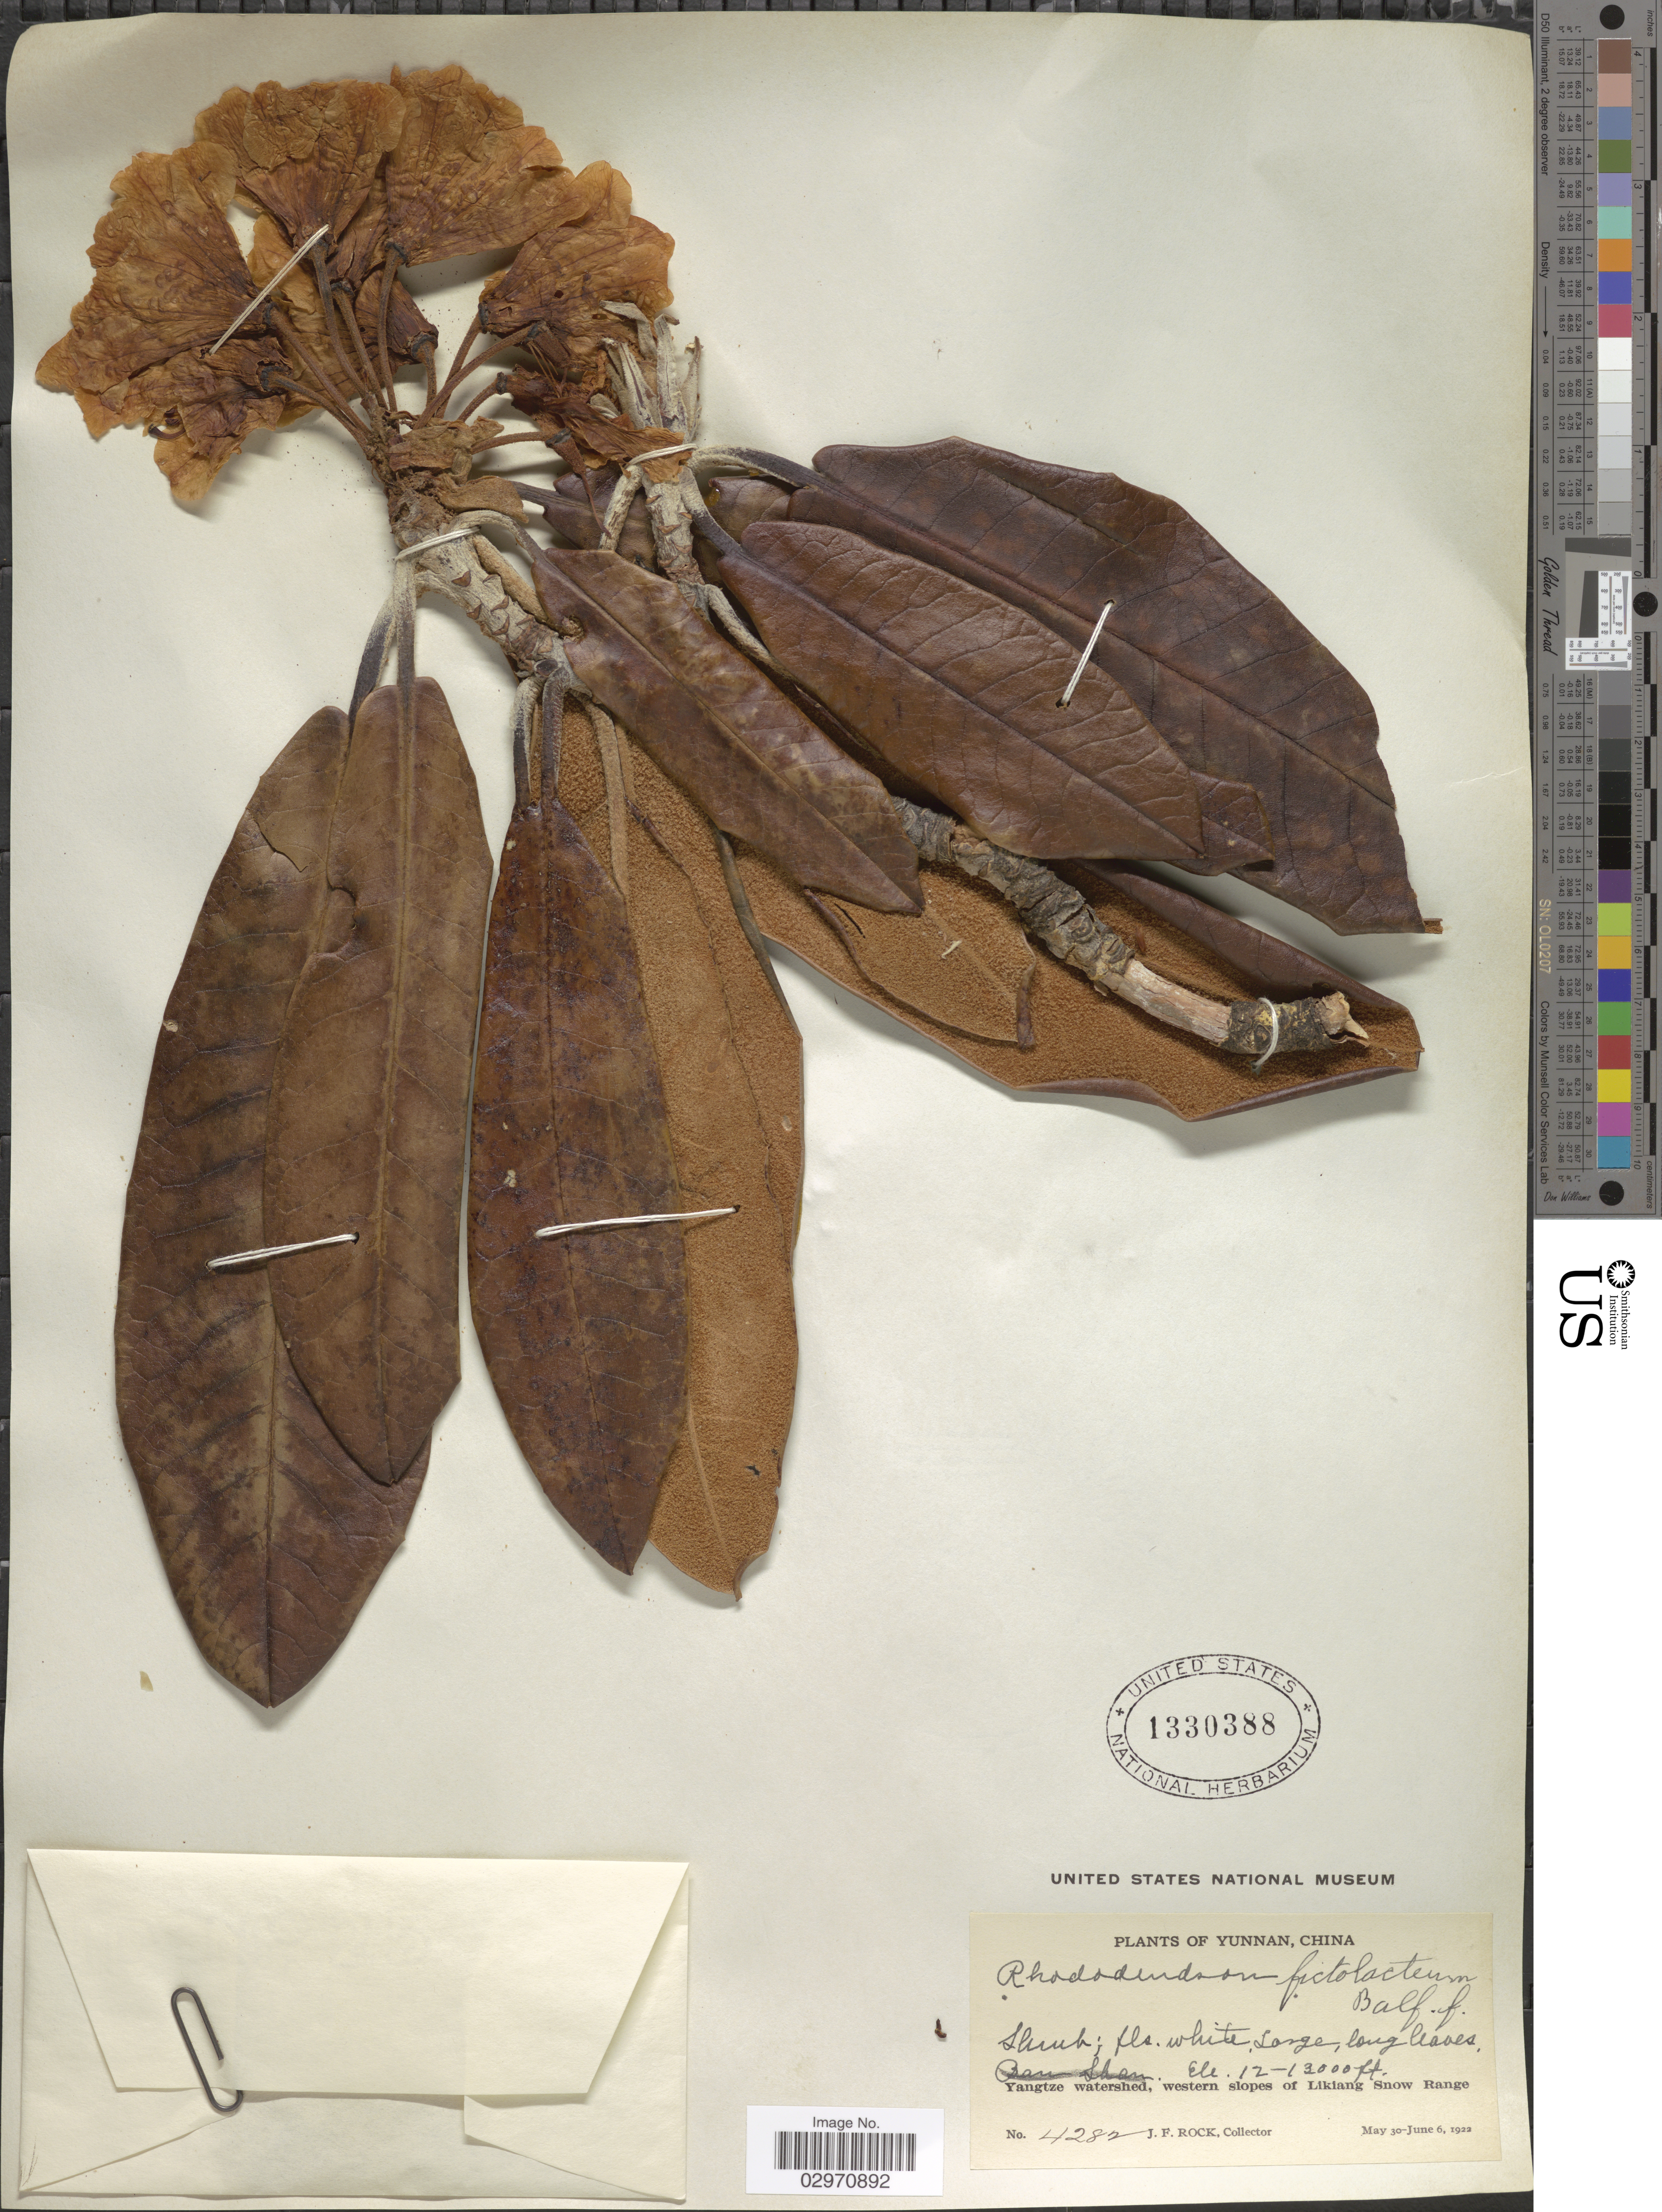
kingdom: Plantae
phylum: Tracheophyta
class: Magnoliopsida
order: Ericales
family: Ericaceae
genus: Rhododendron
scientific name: Rhododendron fictolacteum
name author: Balf. f.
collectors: J. Rock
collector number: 4282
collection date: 1922-05-30/1922-06-06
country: China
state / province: Yunnan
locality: Yangtze watershed, western slopes of Likiang Snow Range.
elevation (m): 3658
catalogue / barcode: US 1330388